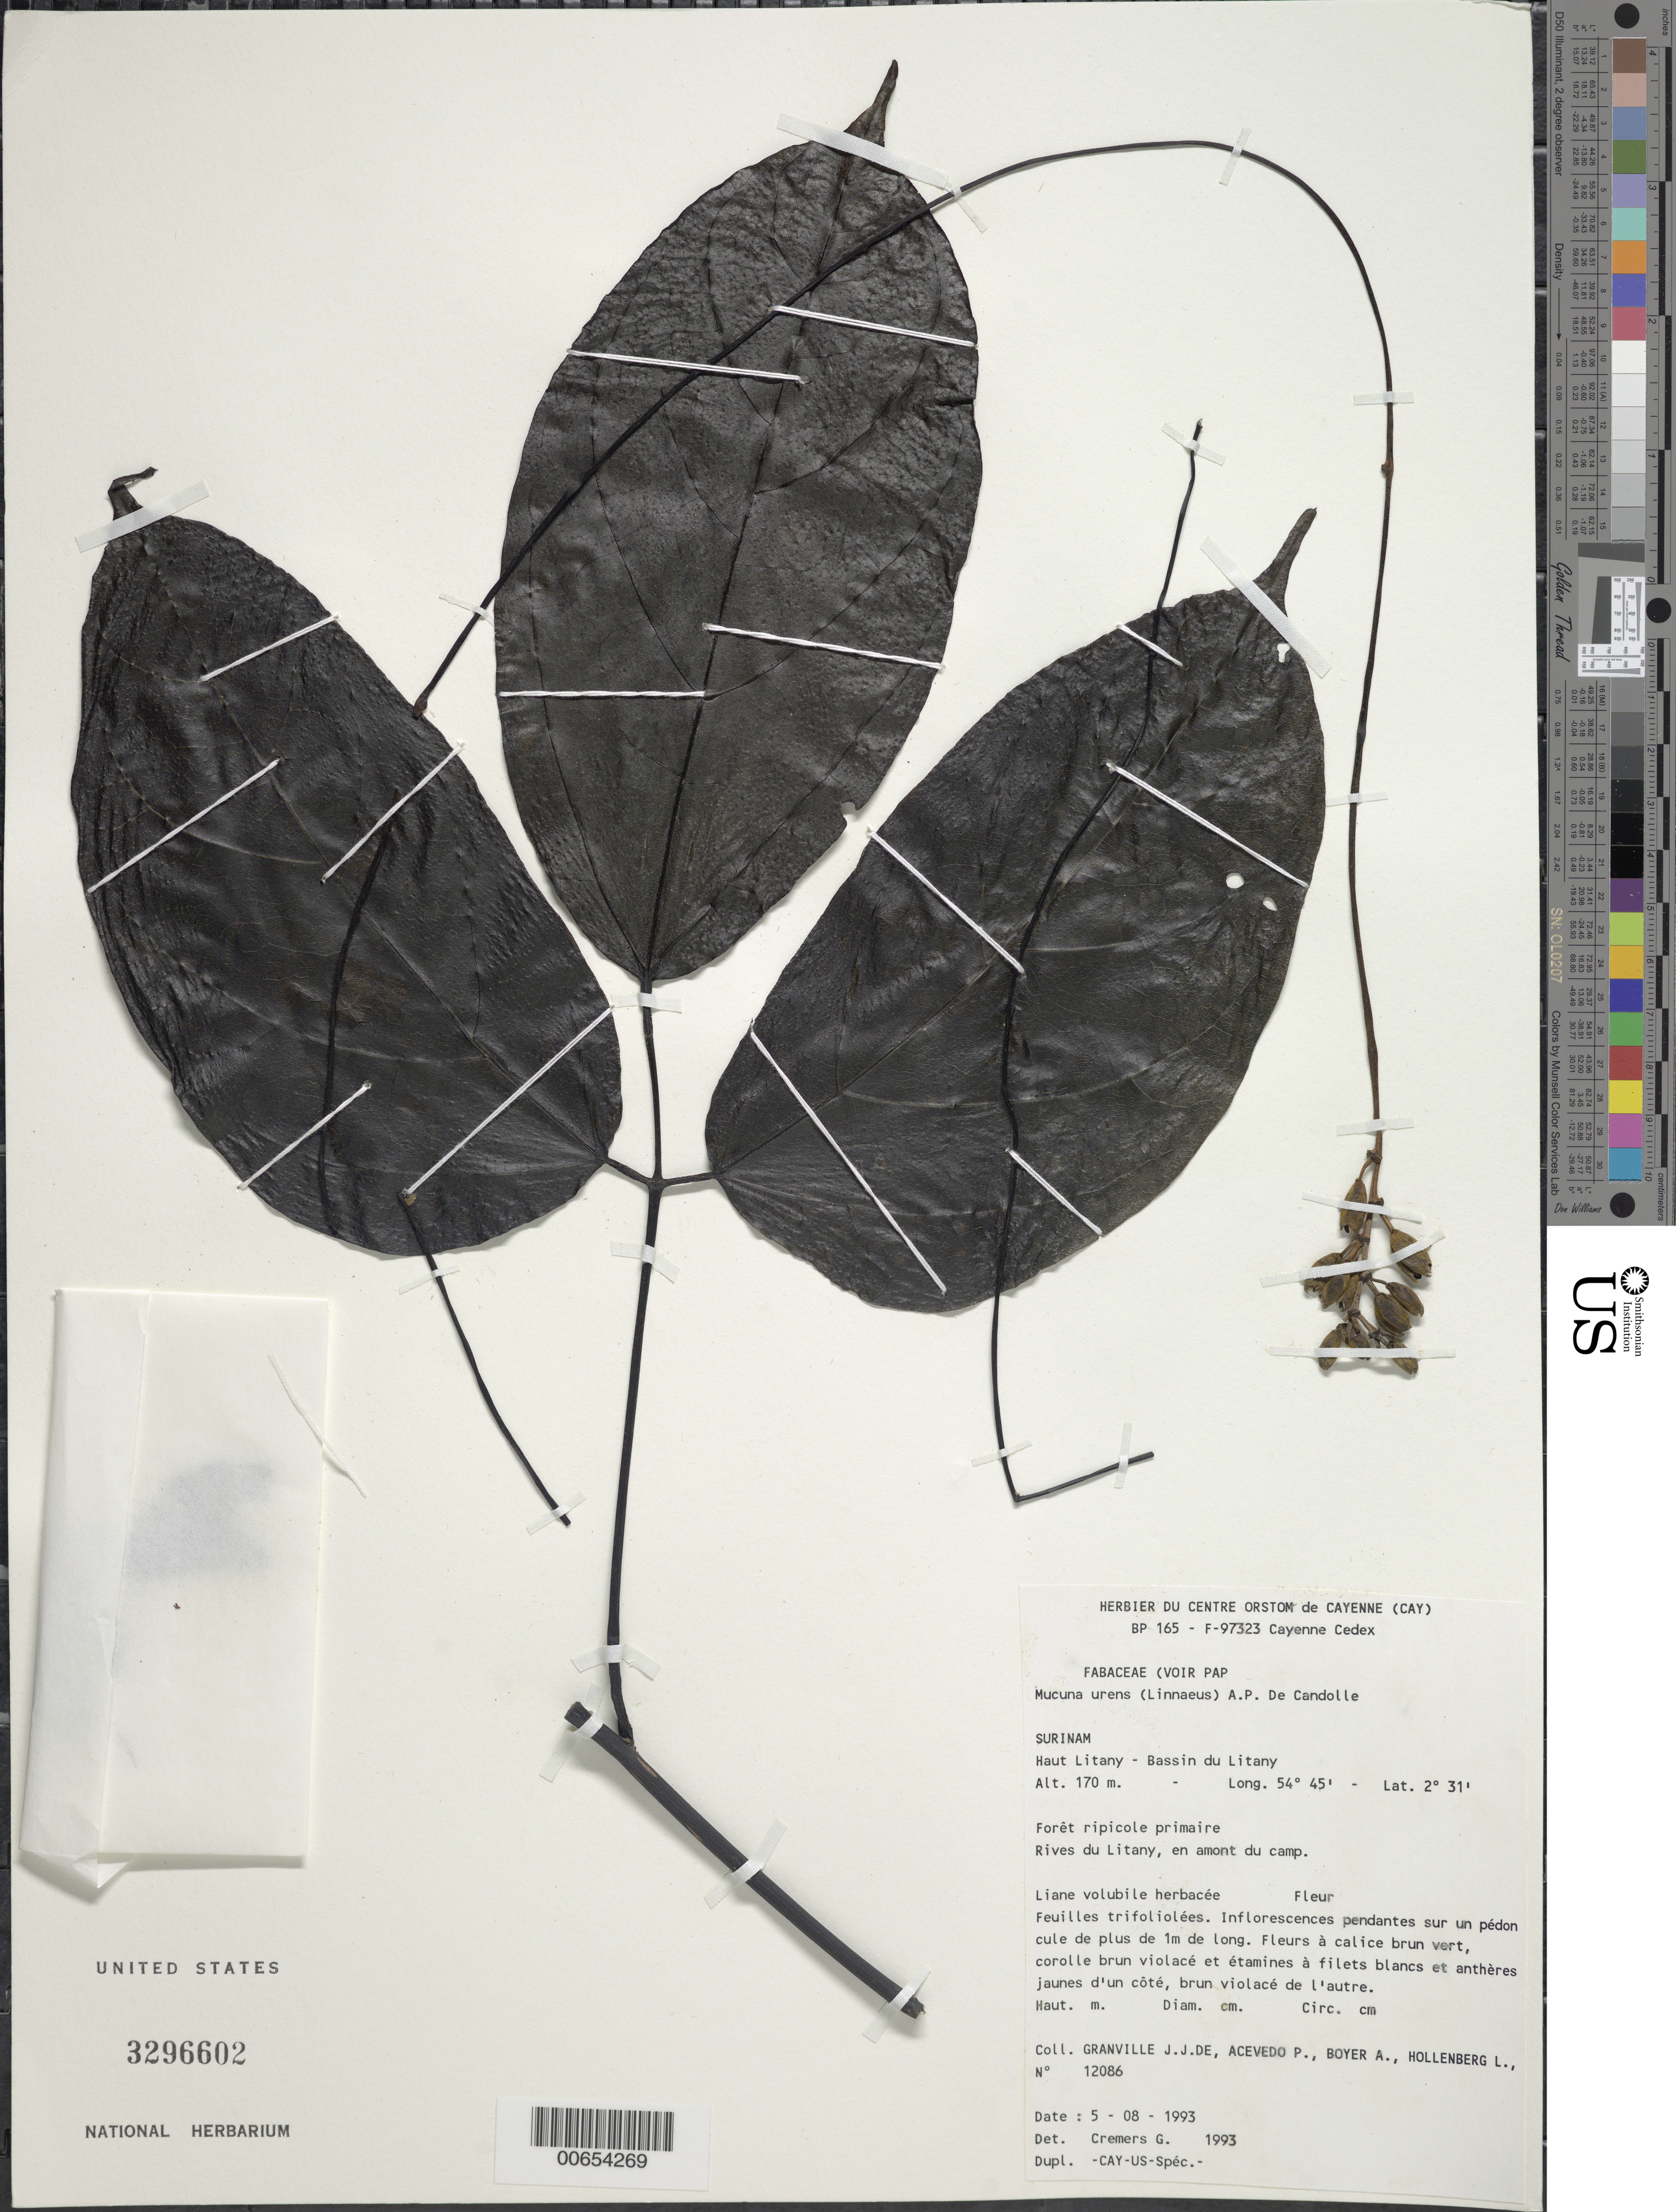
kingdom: Plantae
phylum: Tracheophyta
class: Magnoliopsida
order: Fabales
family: Fabaceae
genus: Mucuna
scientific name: Mucuna urens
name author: (L.) Medik.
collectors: J.-J. de Granville, P. Acevedo-Rodr., A. Boyer & L. Hollenberg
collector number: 12086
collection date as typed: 5-Aug-93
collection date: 1993-08-05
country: Suriname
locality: Haut Litany, Bassin du Litany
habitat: Primary riparian forest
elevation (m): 170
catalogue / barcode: US 3296602